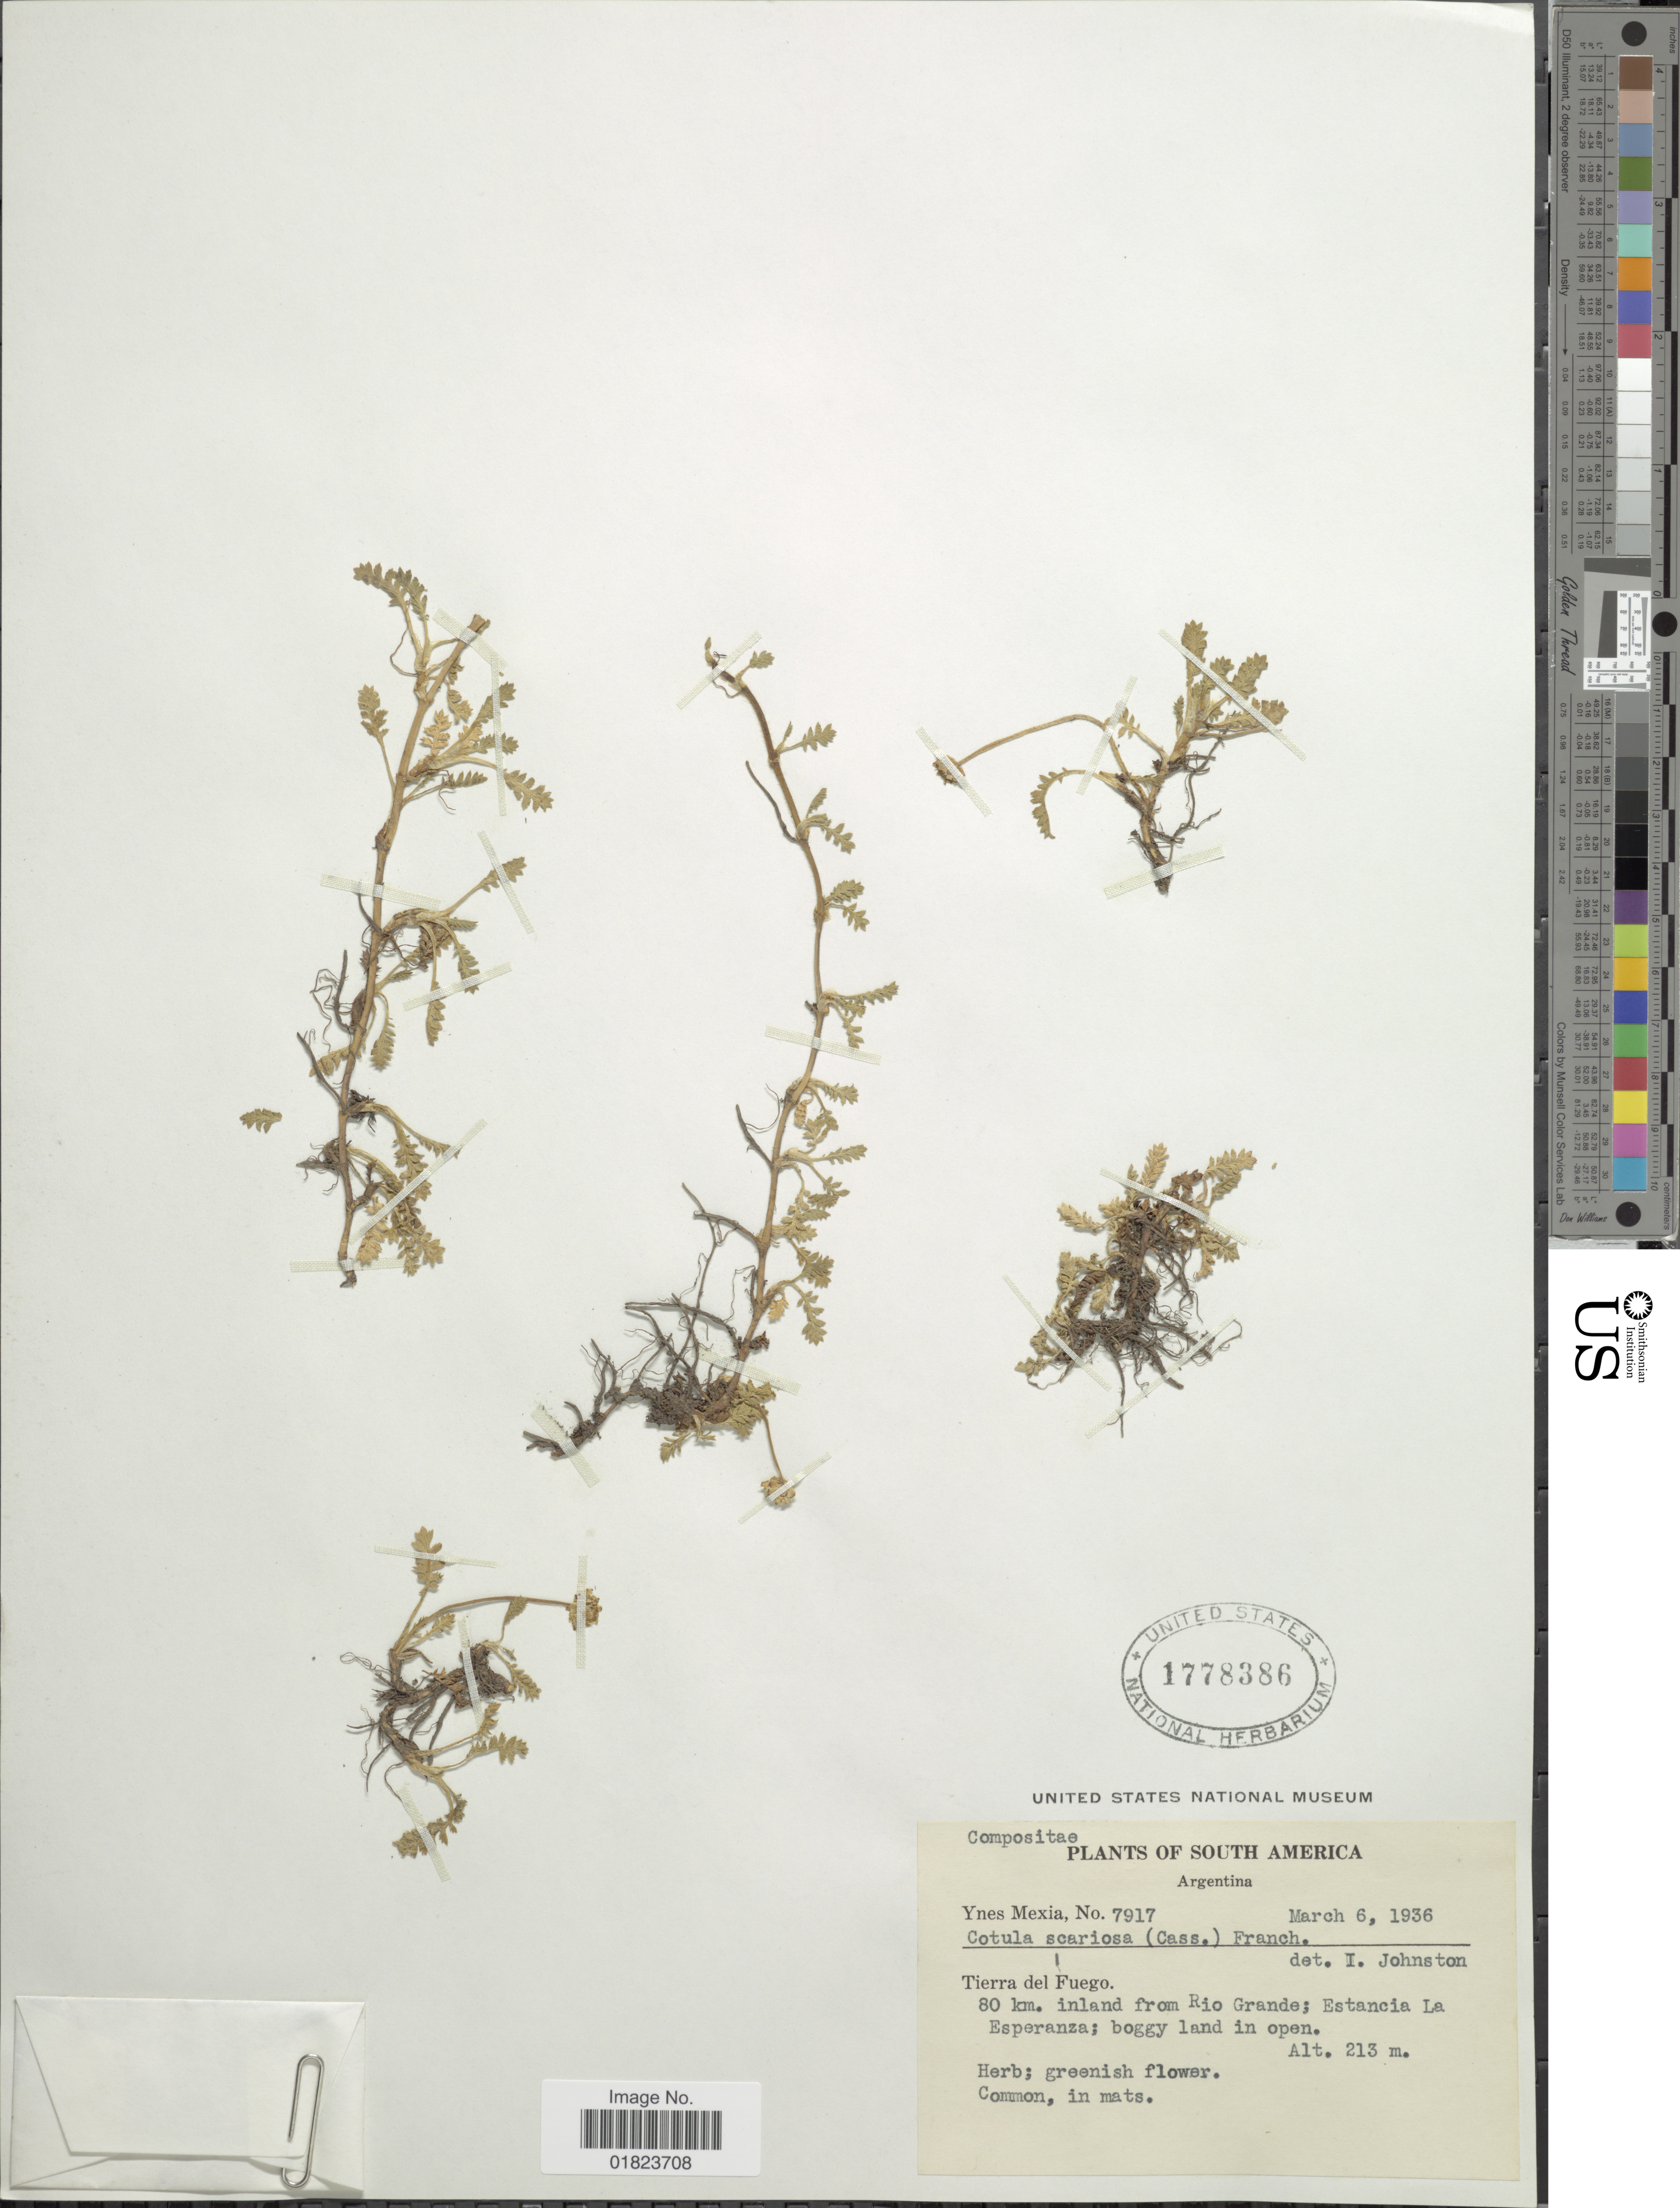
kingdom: Plantae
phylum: Tracheophyta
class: Magnoliopsida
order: Asterales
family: Asteraceae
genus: Cotula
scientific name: Cotula scariosa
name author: (Cass.) Franch.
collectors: Y. Mexia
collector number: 7917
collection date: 1936-03-06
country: Argentina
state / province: Tierra del Fuego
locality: South America, Argentina. Tierra del Fuego. 80 km. inland from Rio Grande; Estancia La Esperanza.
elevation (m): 213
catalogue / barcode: US 1778386